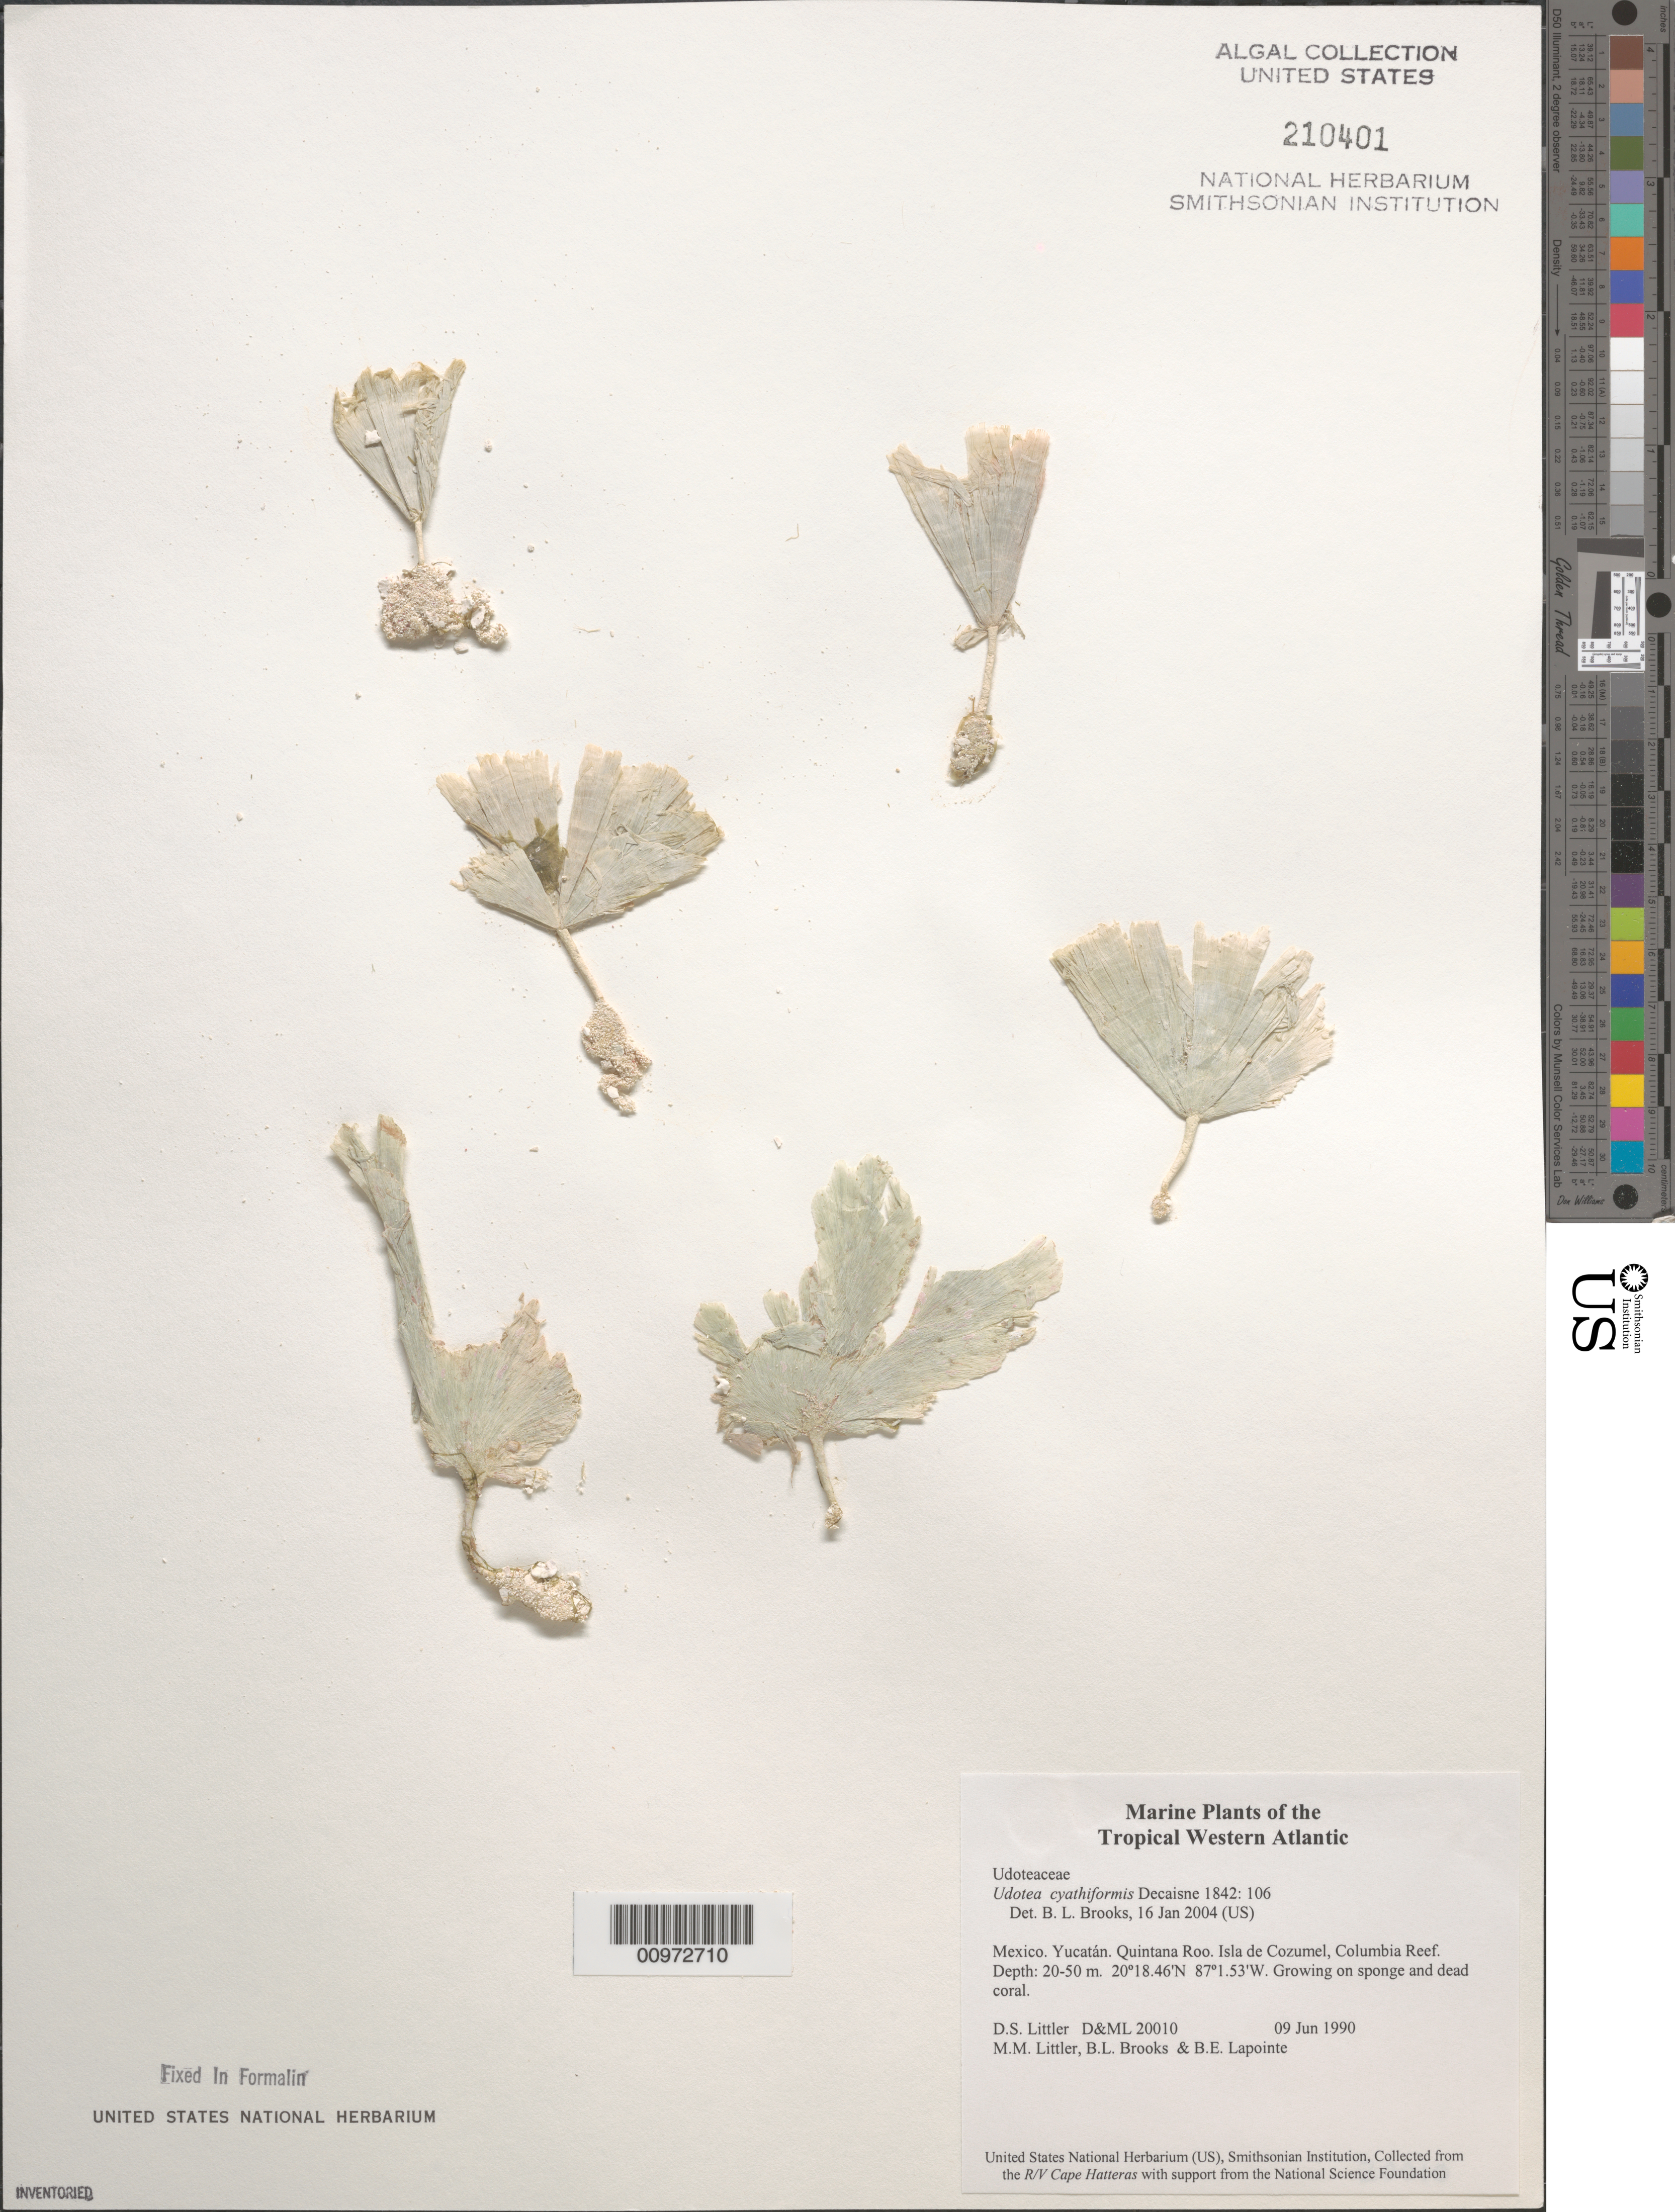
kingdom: Plantae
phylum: Chlorophyta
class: Ulvophyceae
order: Bryopsidales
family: Udoteaceae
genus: Udotea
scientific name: Udotea cyathiformis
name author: Decne.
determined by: Brooks, B. L., (BOT), Smithsonian Institution - National Museum of Natural History (UNITED STATES)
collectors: D. S. Littler, M. M. Littler, B. Brooks & B. Lapointe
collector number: D&ML 20010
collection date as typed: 09 Jun 1990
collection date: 1990-06-09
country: Mexico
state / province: Quintana Roo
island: Isla Cozumel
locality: Columbia Reef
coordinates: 20 18.46'N, 87 1.53'W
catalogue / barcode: US 210401